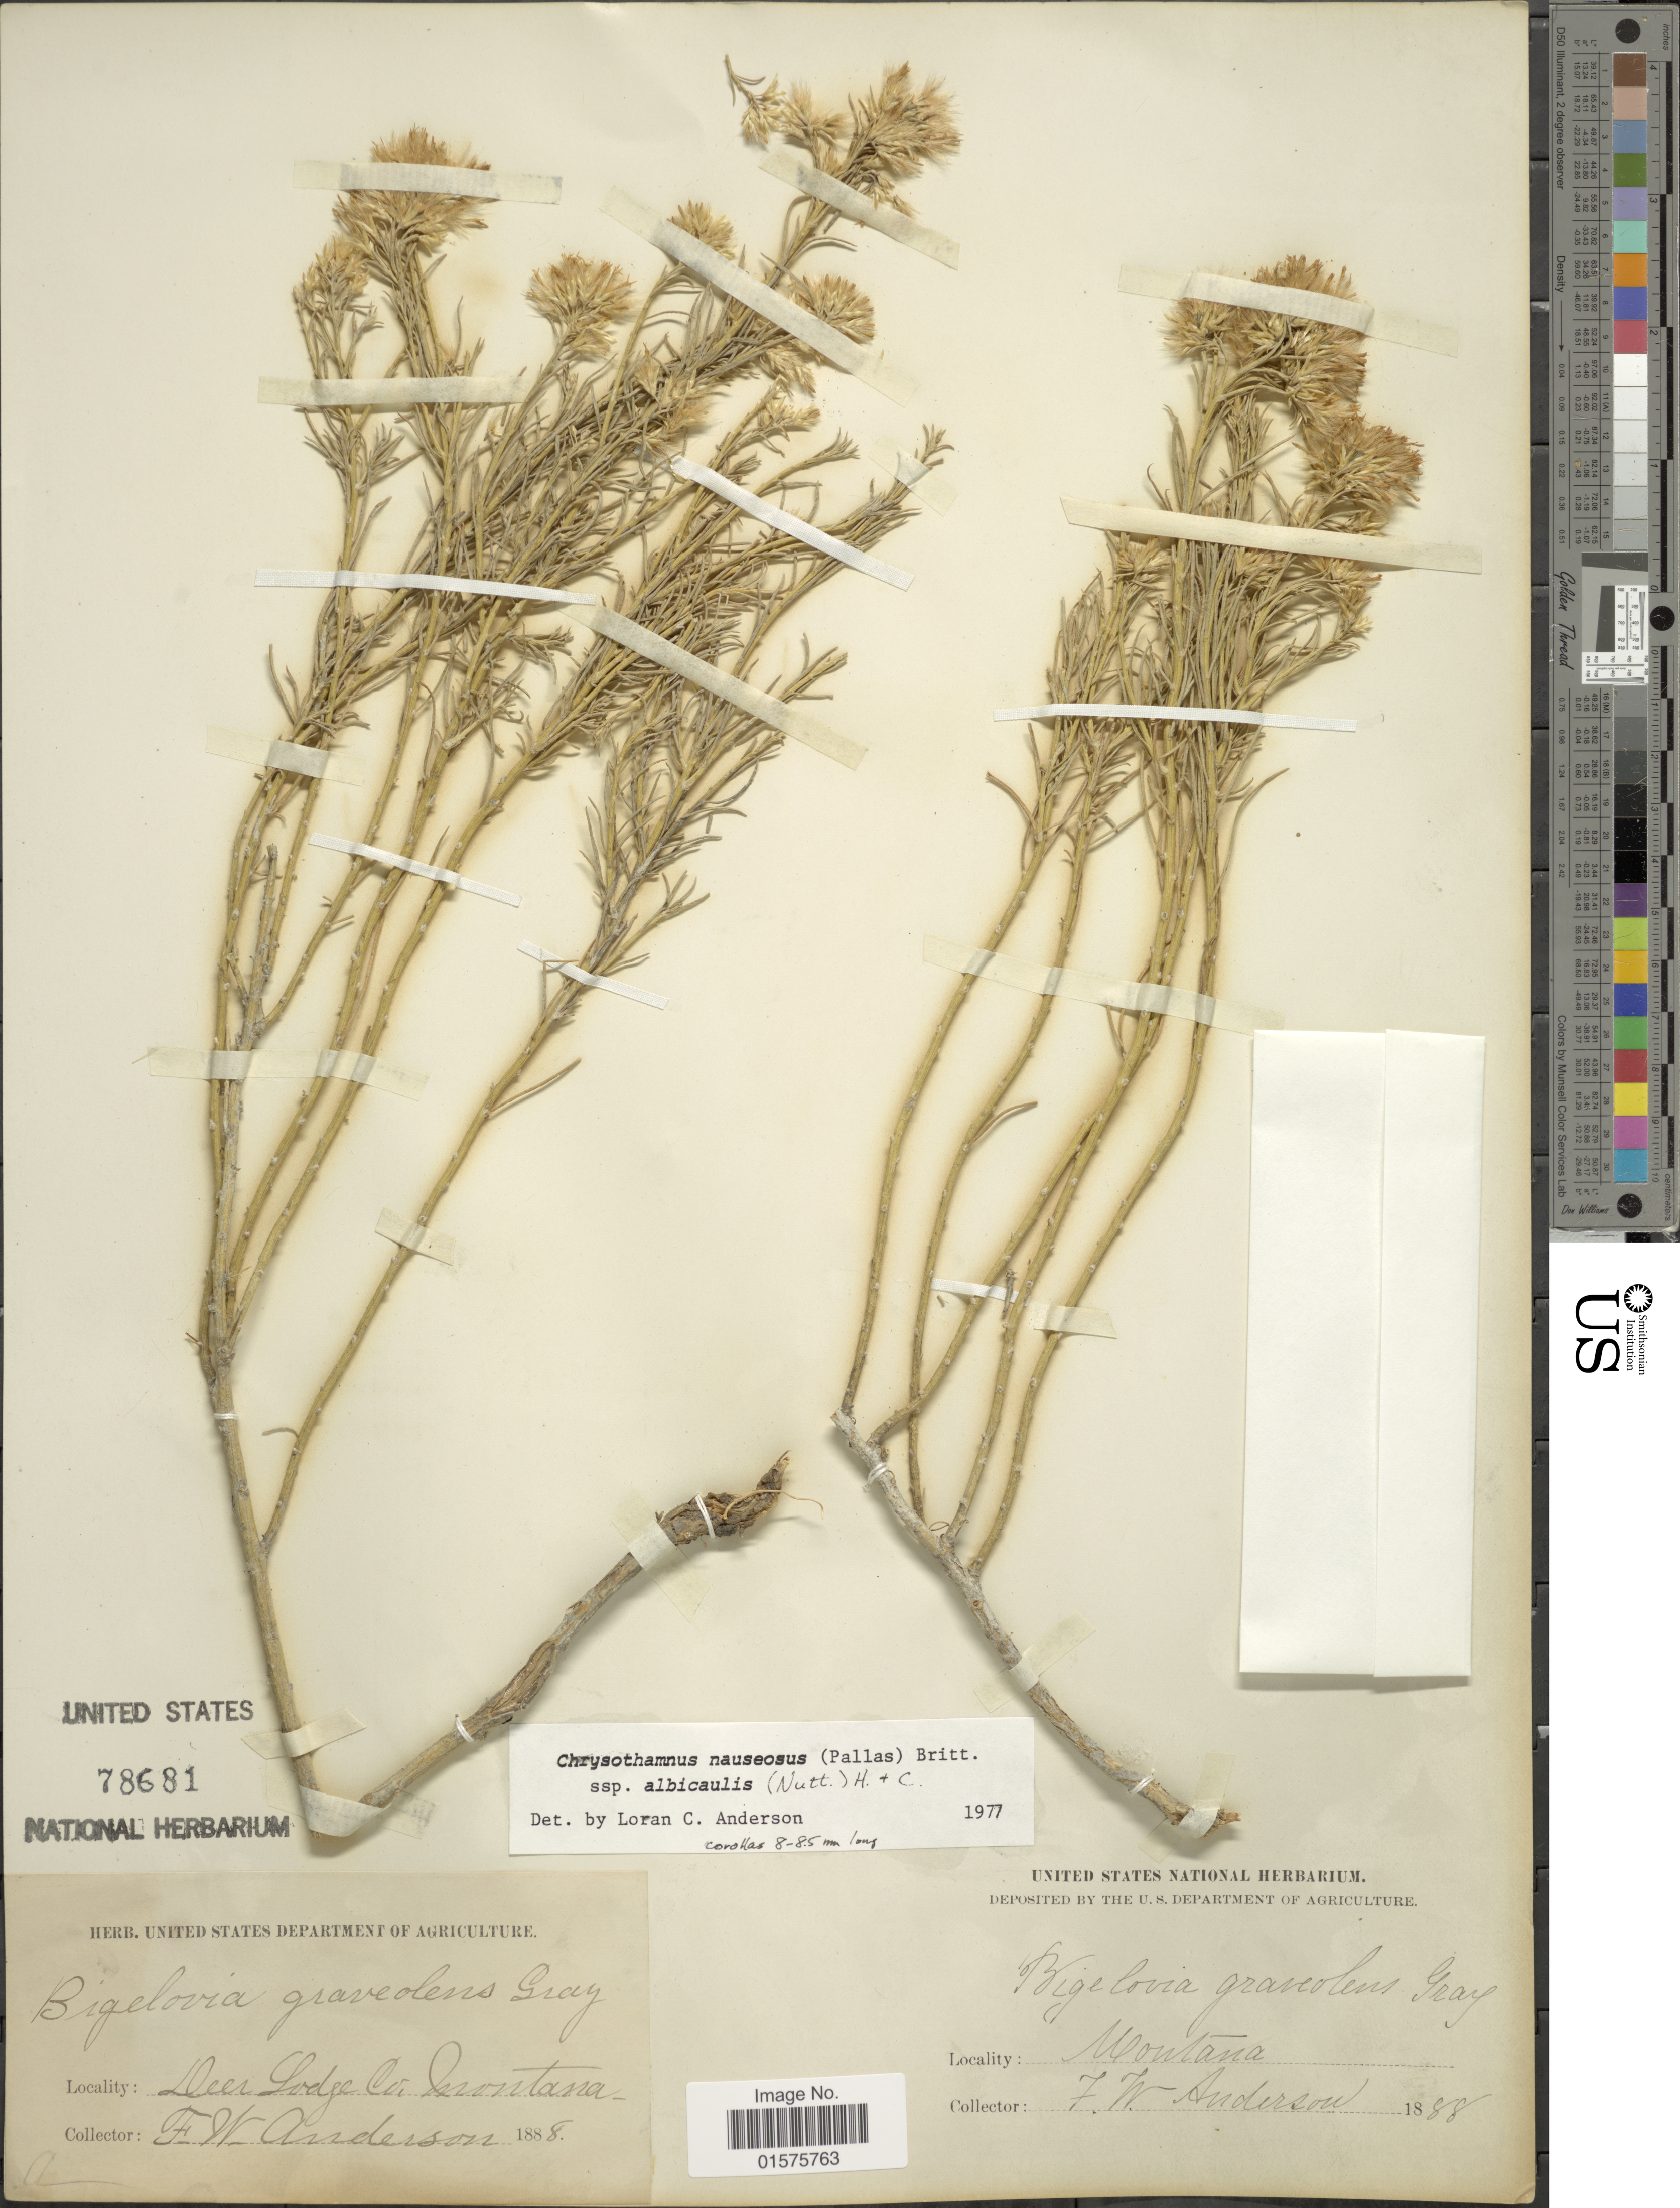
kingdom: Plantae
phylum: Tracheophyta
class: Magnoliopsida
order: Asterales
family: Asteraceae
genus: Ericameria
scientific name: Ericameria nauseosa var. speciosa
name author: (Nutt.) G.L. Nesom & G.I. Baird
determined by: Urbatsch, Lowell E., Curator (LSU), Louisiana State University (UNITED STATES)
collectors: F. W. Anderson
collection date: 1888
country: United States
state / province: Montana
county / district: Powell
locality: Deer Lodge Co.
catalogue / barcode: US 78681